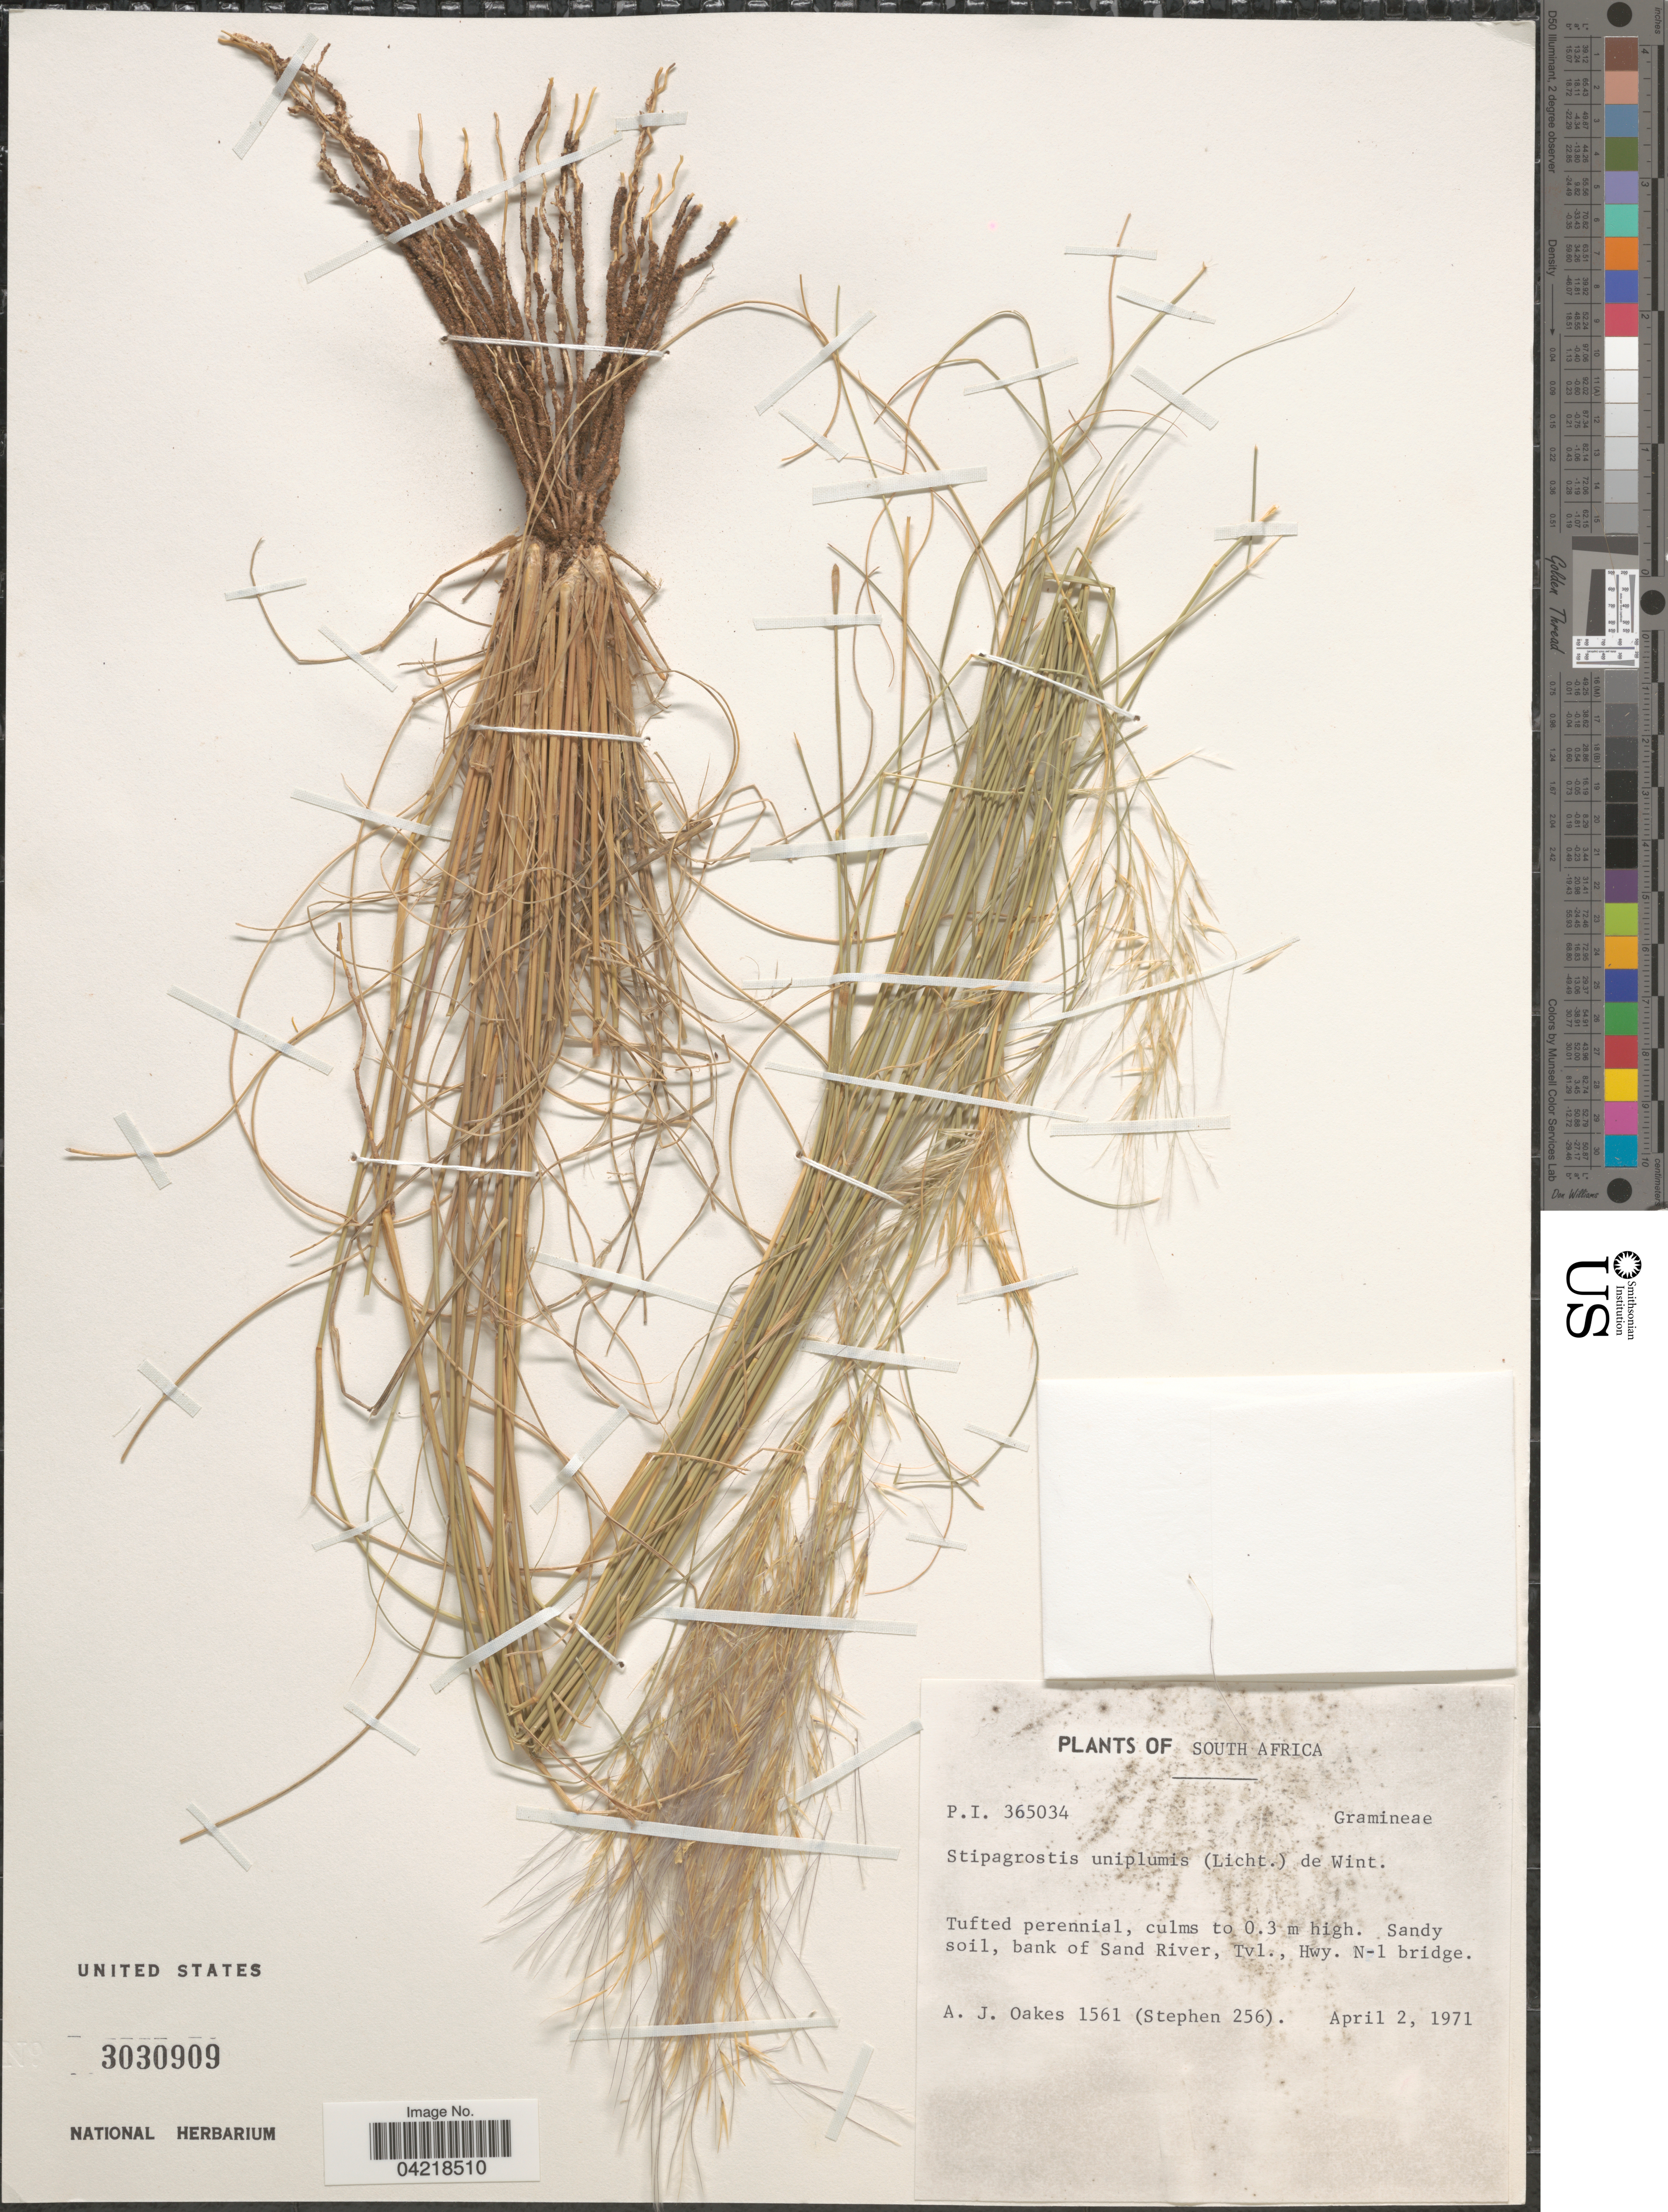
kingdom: Plantae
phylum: Tracheophyta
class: Liliopsida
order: Poales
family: Poaceae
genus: Stipagrostis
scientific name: Stipagrostis uniplumis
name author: (Licht.) De Winter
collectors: A. Oakes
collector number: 1561/256?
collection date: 1971-04-02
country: South Africa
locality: Sandy soil, bank of Sand River, Tvl., Hwy. N-1 bridge.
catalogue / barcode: US 3030909